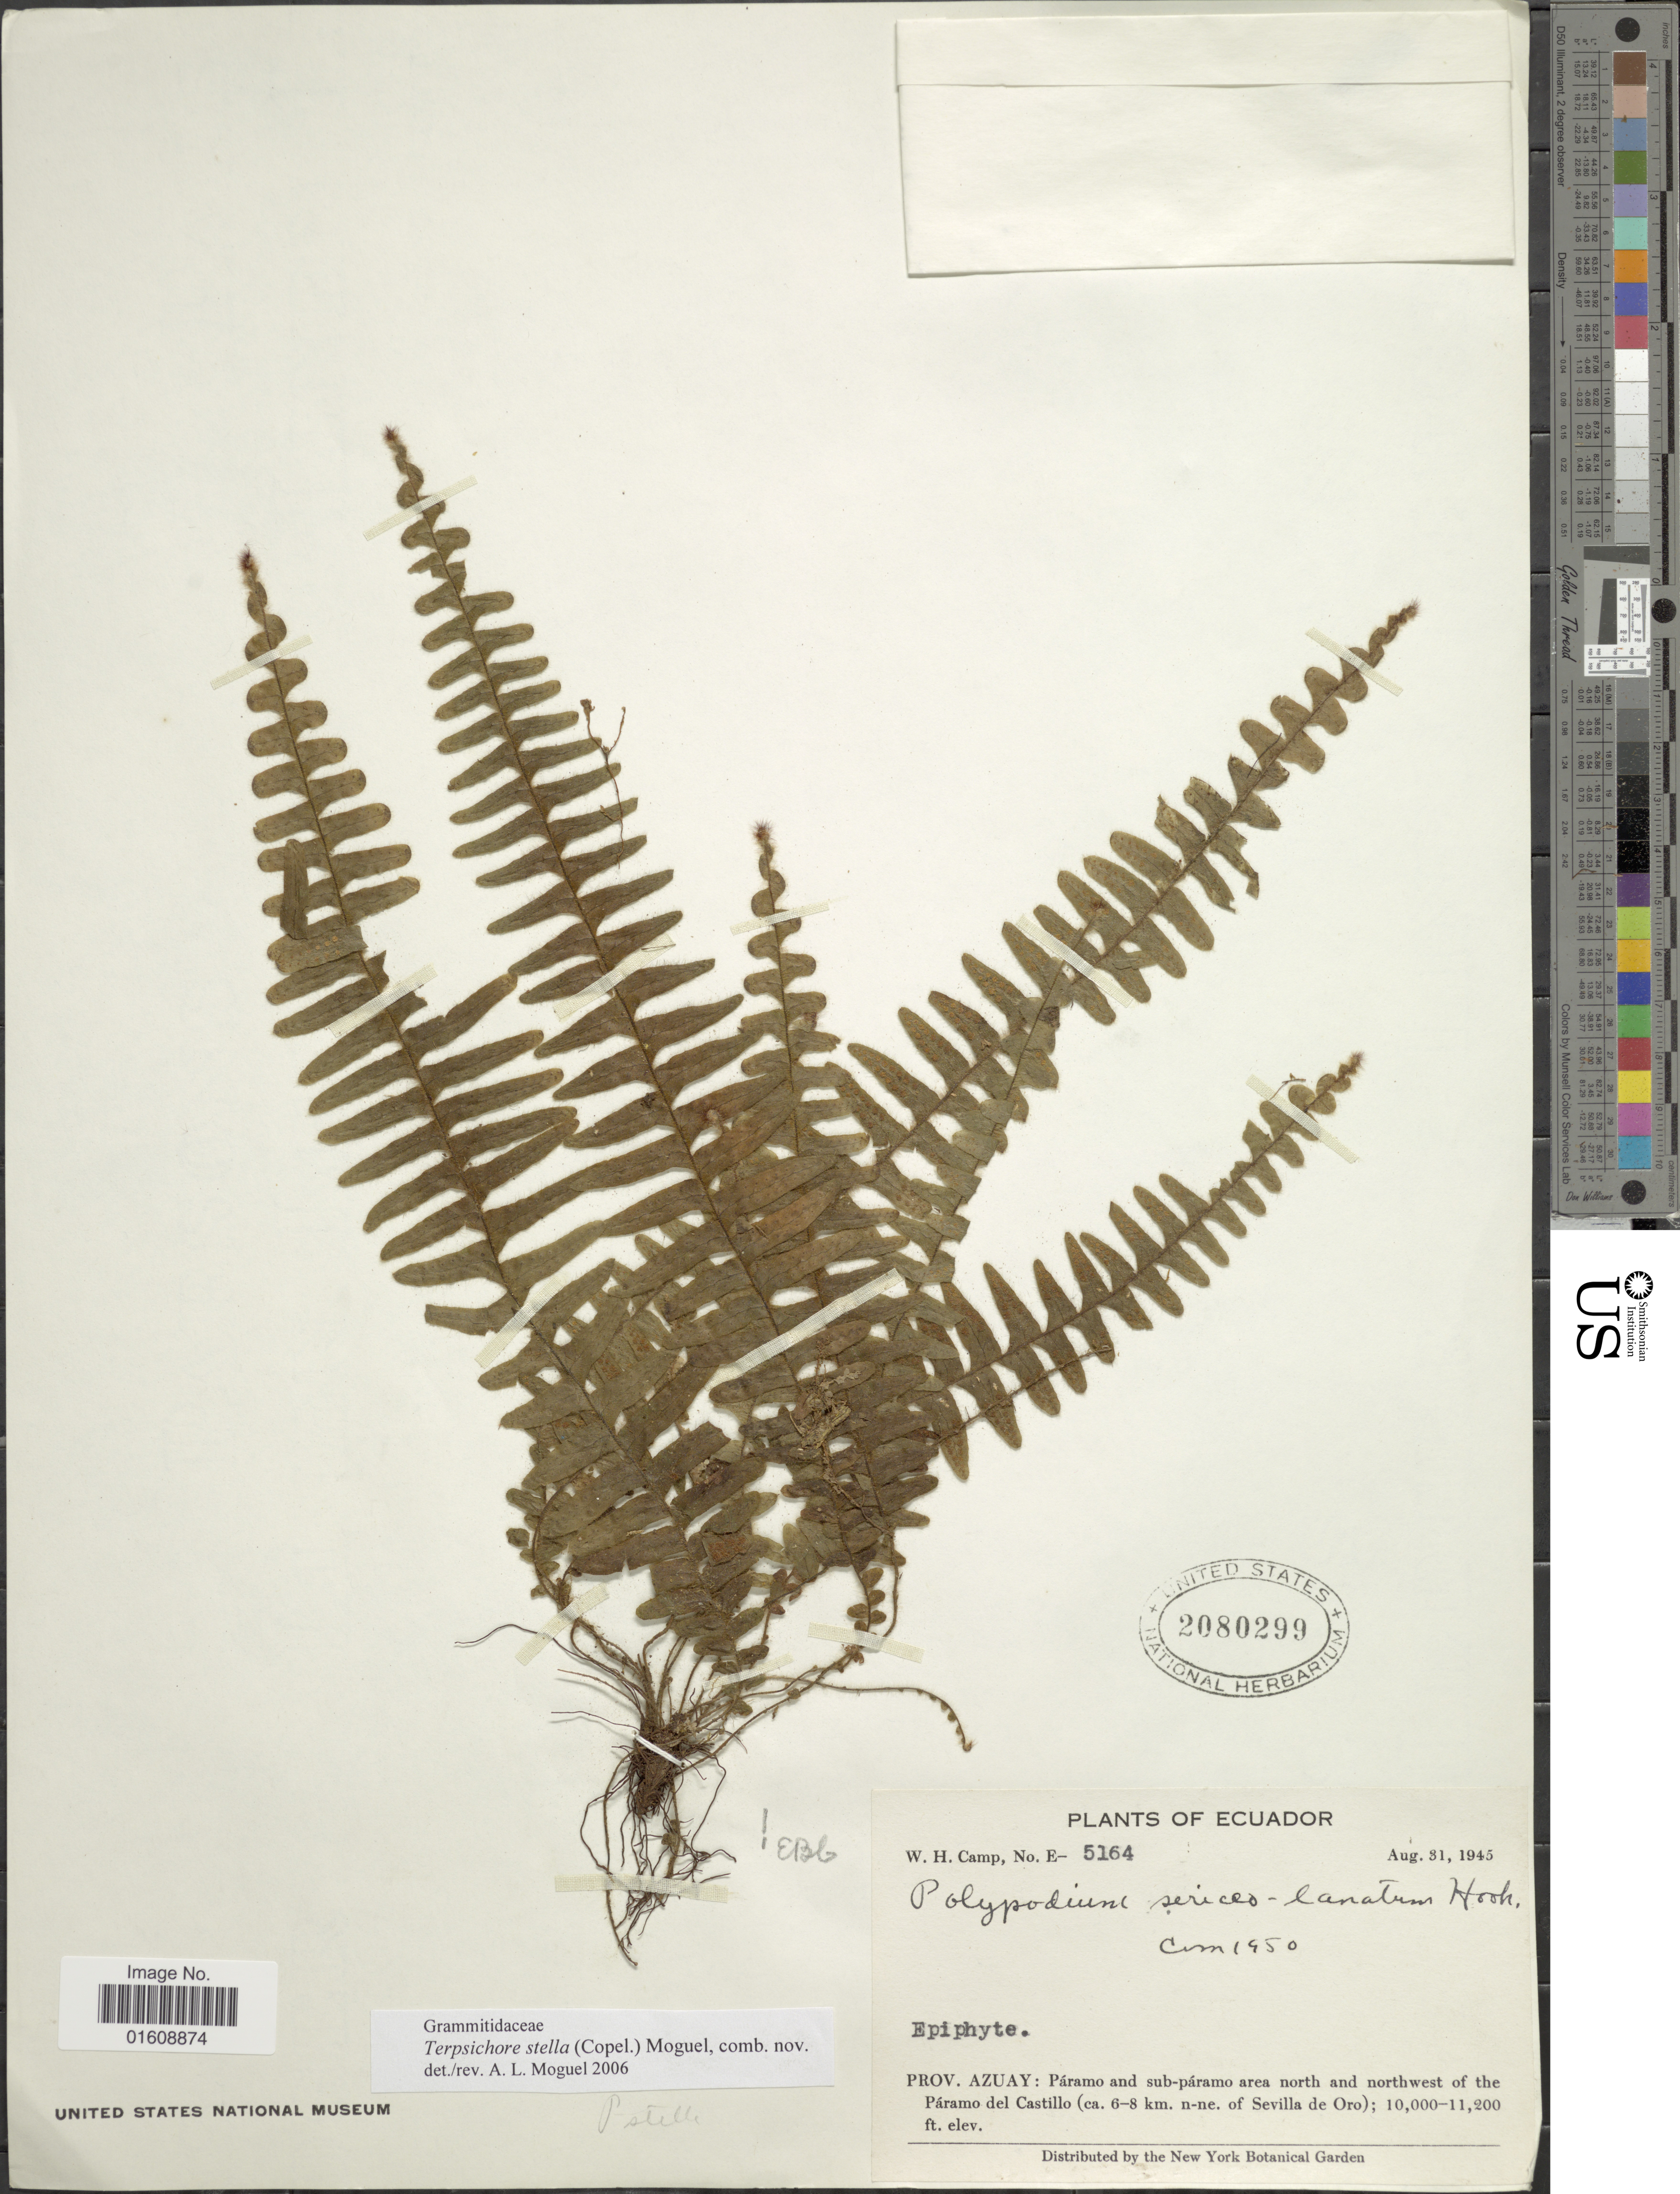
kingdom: Plantae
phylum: Tracheophyta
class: Polypodiopsida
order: Polypodiales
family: Polypodiaceae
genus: Alansmia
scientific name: Alansmia stella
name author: (Copel.) Moguel & M. Kessler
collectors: W. H. Camp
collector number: E-5164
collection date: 1945-08-31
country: Ecuador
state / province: Azuay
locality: Páramo and sub-páramo area north and northwest of the Páramo del Castillo (ca. 6-8 km. n-ne. of Sevilla de Oro)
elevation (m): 3048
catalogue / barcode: US 2080299